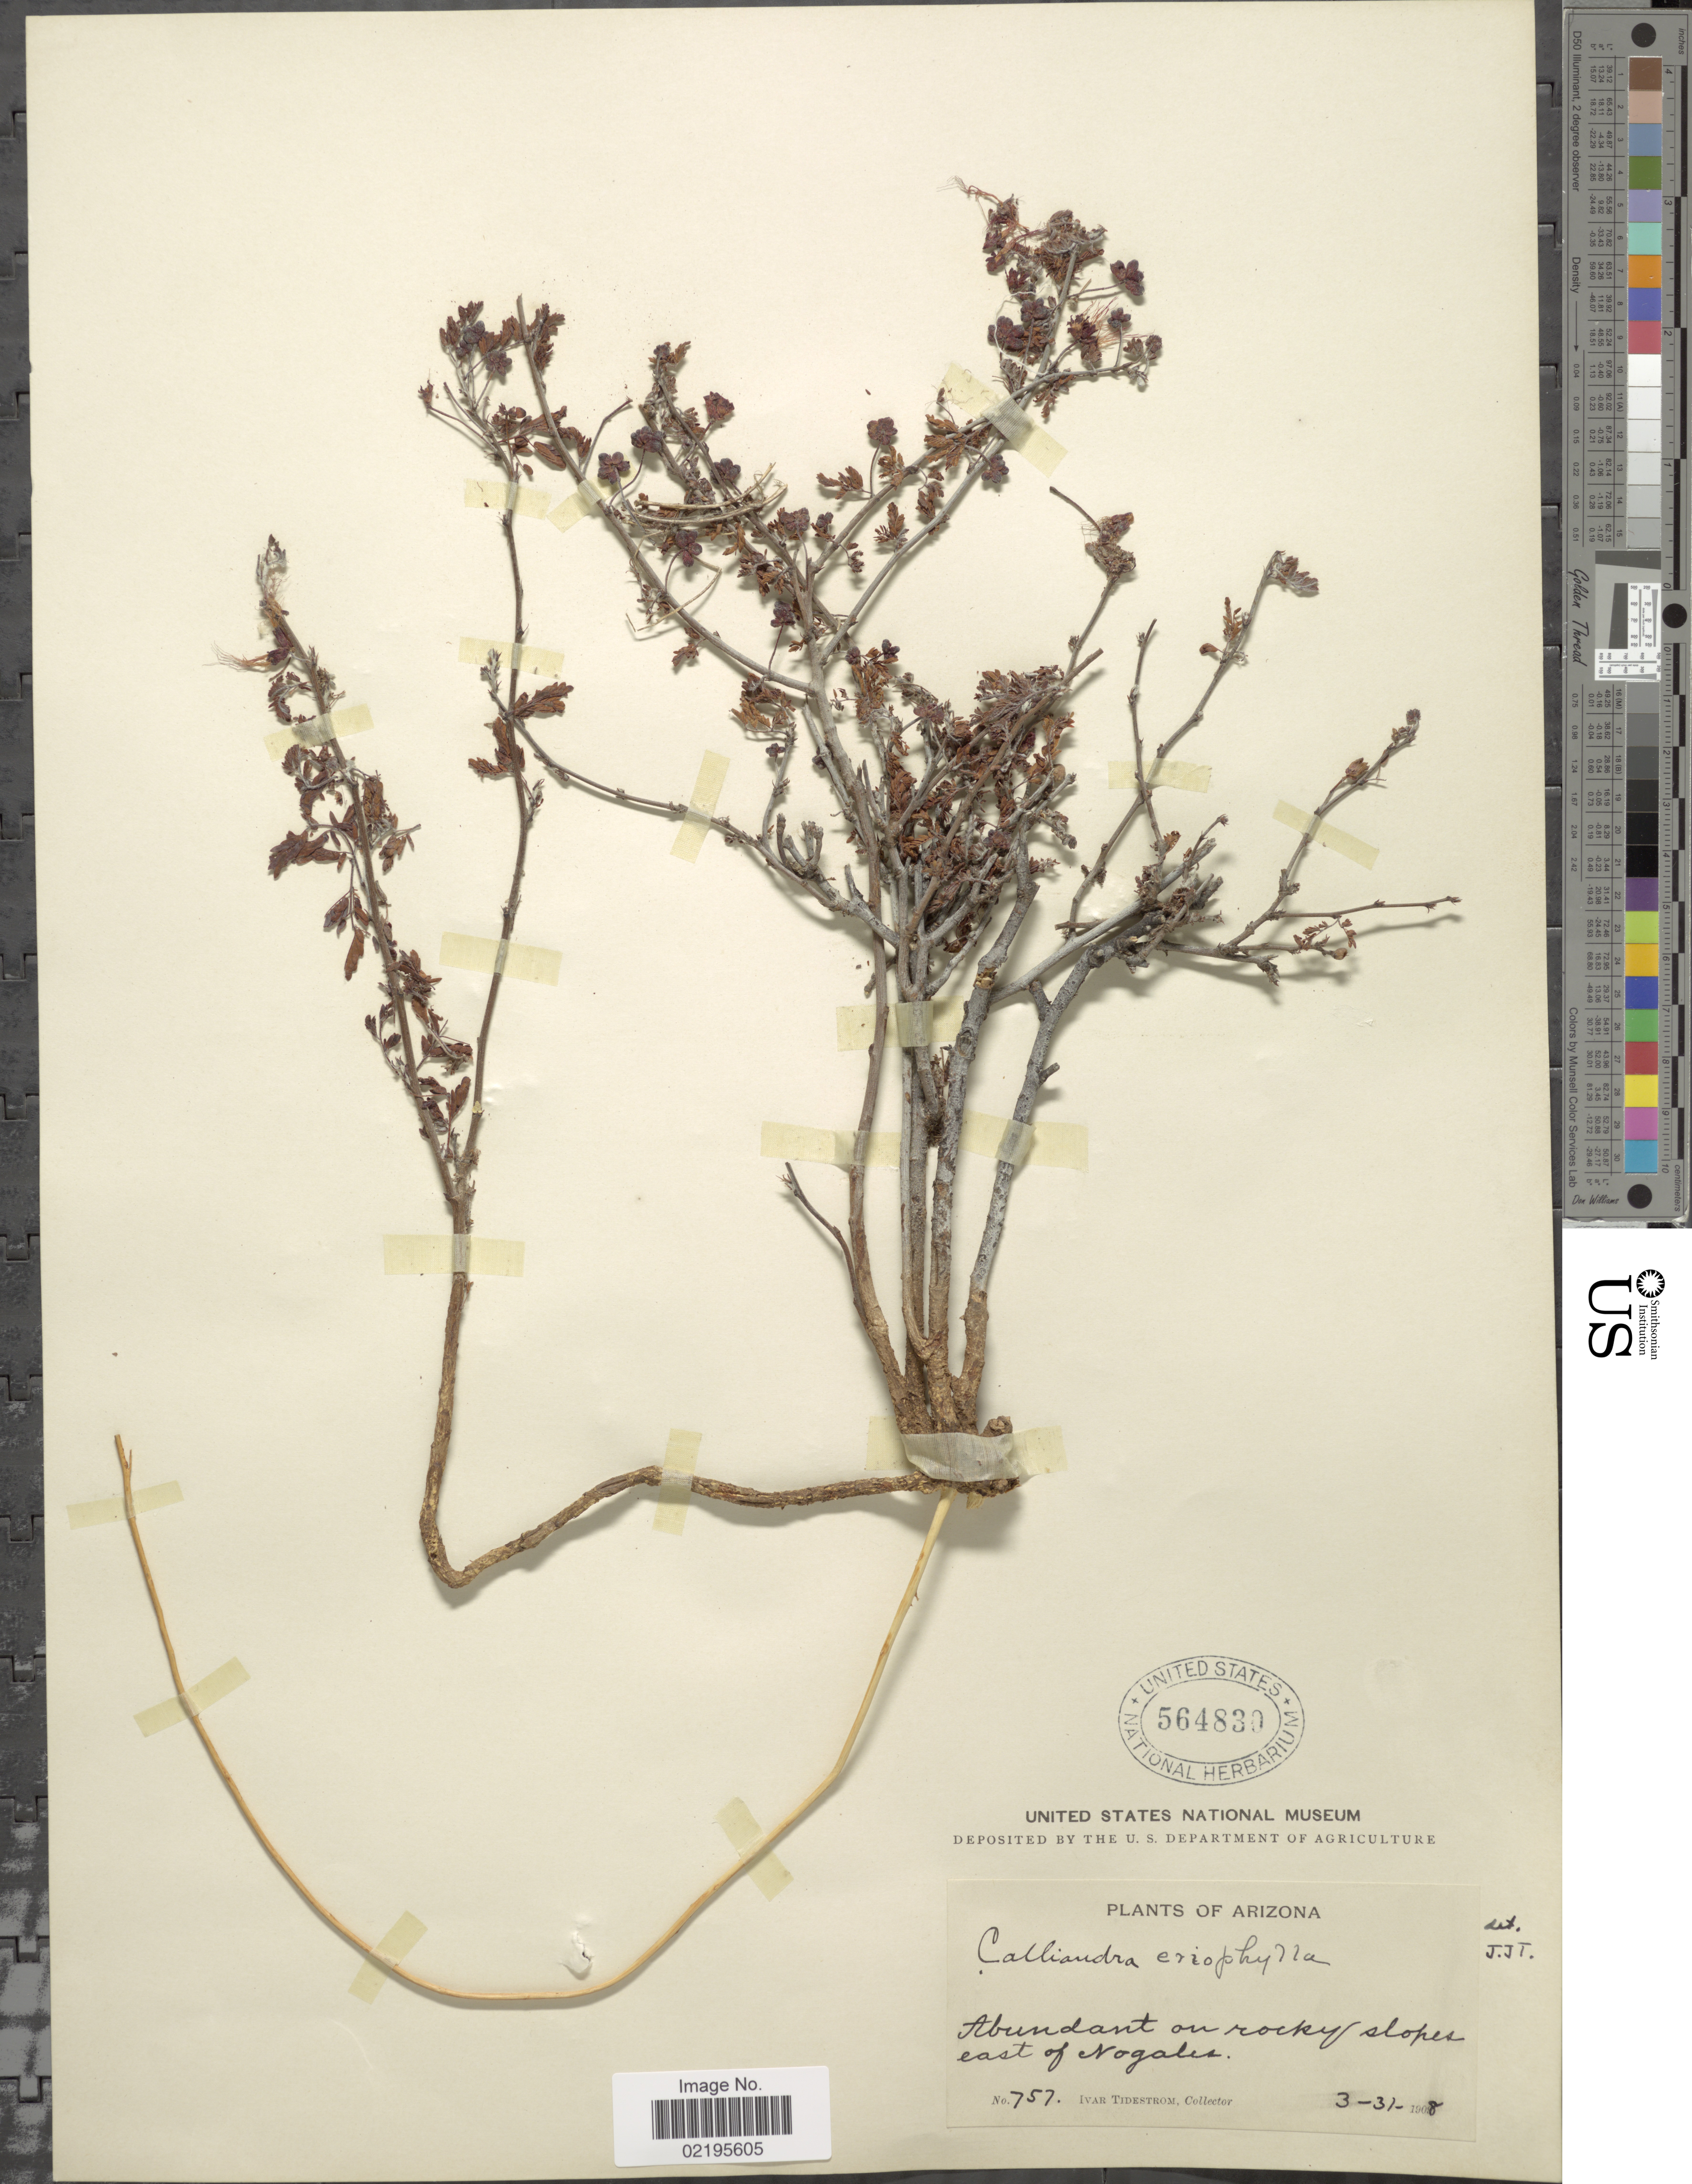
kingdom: Plantae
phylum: Tracheophyta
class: Magnoliopsida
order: Fabales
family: Fabaceae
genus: Calliandra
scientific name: Calliandra eriophylla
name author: Benth.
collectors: I. F. Tidestrom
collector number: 757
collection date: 1908-03-31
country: United States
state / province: Arizona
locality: East of Nogales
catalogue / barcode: US 564830